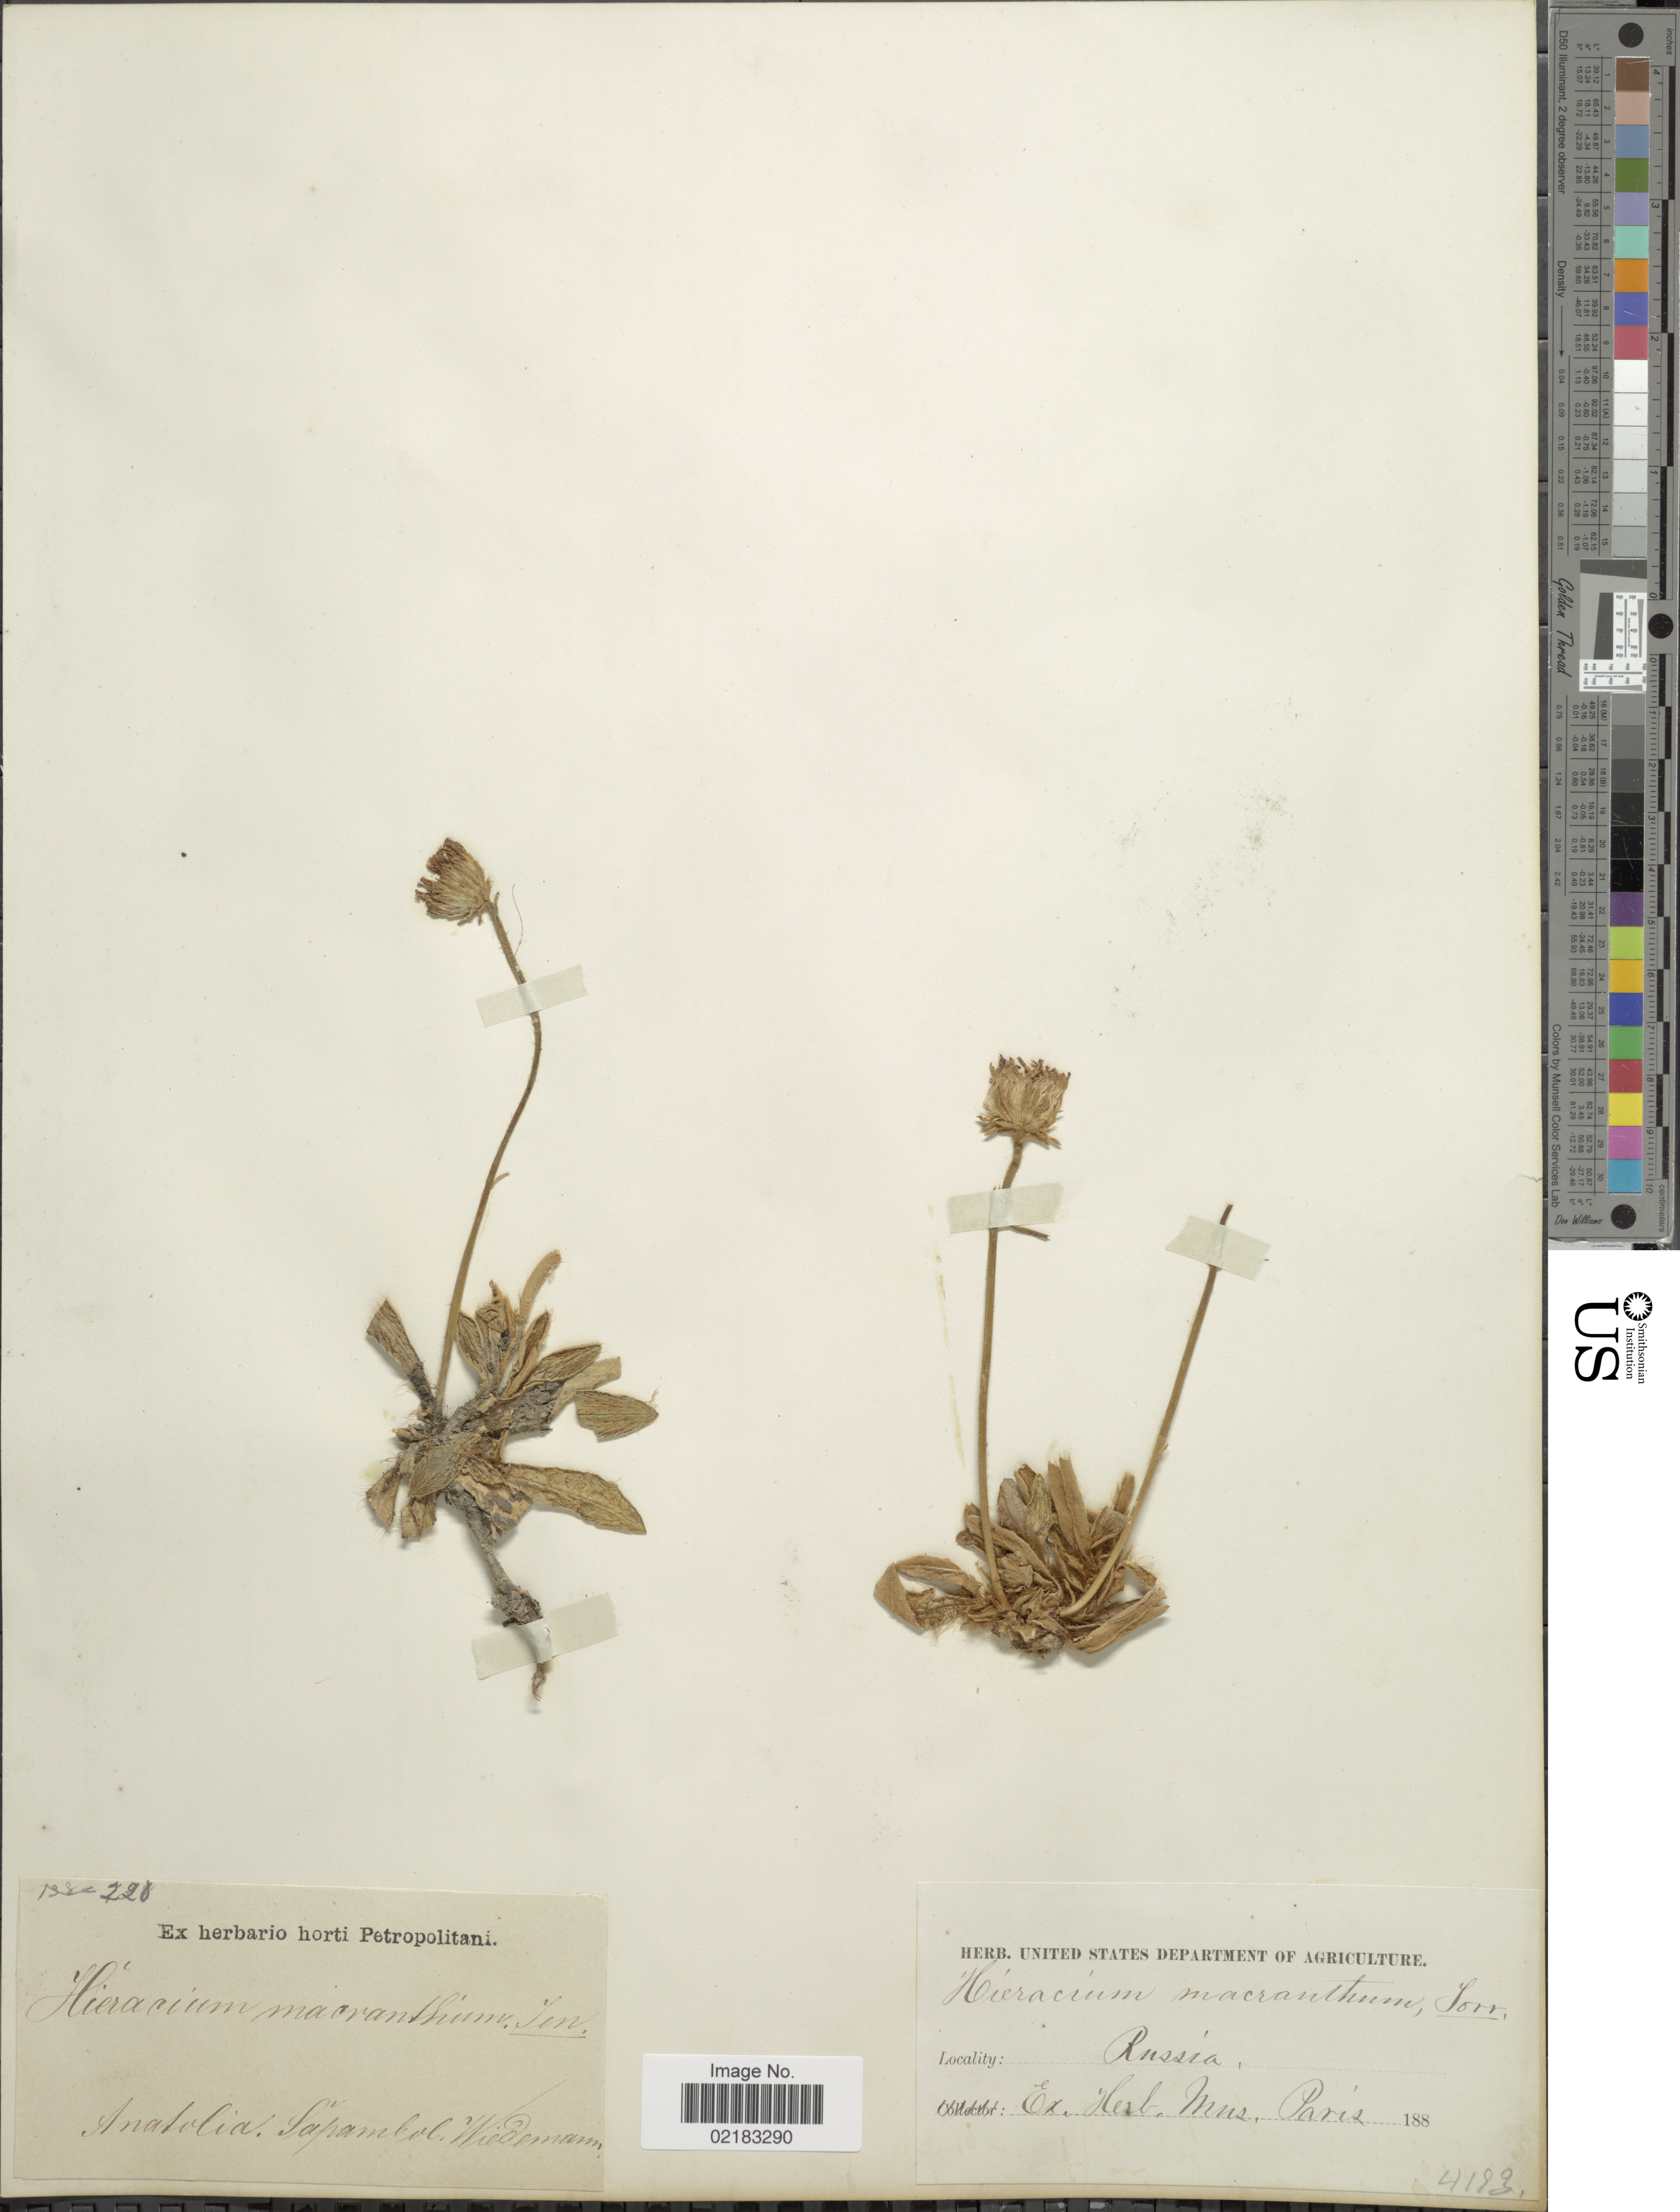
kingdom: Plantae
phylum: Tracheophyta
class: Magnoliopsida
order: Asterales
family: Asteraceae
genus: Hieracium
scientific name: Hieracium macranthum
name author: (Ten.) Ten.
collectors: -. Wiedermann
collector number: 4183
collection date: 1880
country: Turkey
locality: Anatolia, Sapam [interpreted]